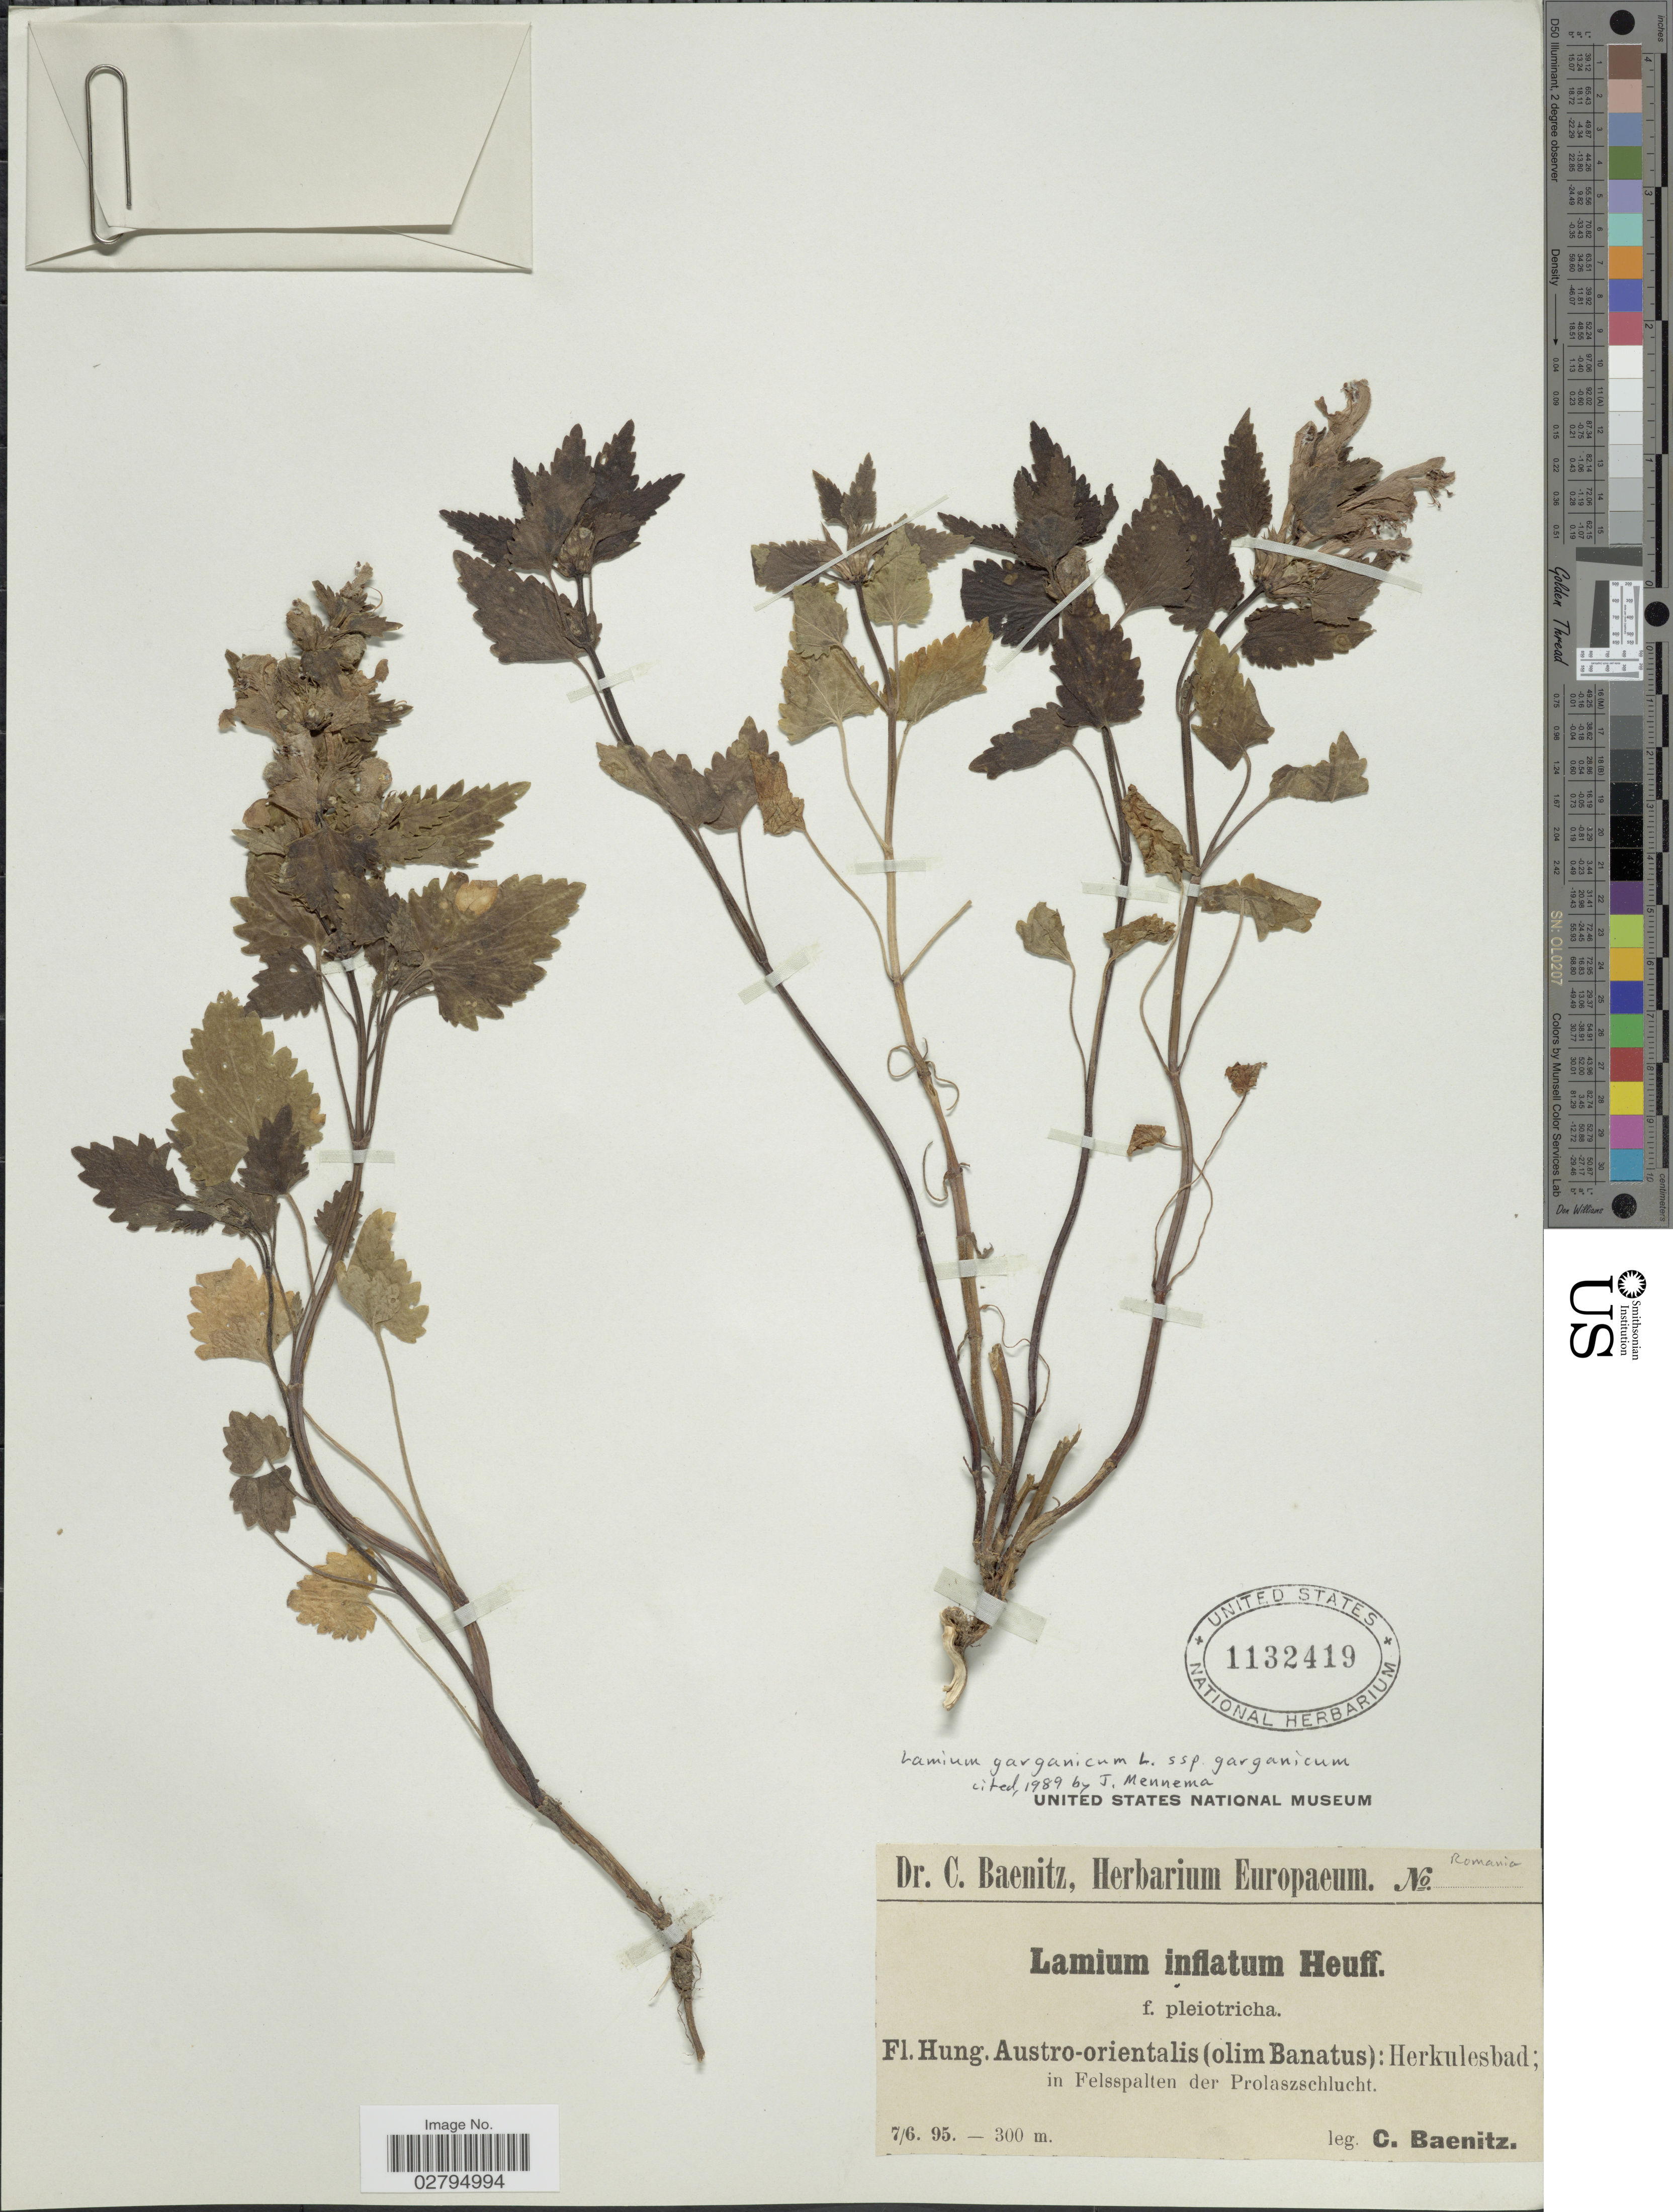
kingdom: Plantae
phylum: Tracheophyta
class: Magnoliopsida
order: Lamiales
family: Lamiaceae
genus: Lamium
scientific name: Lamium garganicum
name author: L.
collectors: C. G. Baenitz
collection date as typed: Transcribed d/m/y: 7/6/95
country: Hungary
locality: Hung. Austro-orientalis (olim Banatus): Herkulesbad; in Felsspalten der Prolaszschlucht.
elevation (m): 300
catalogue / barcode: US 1132419